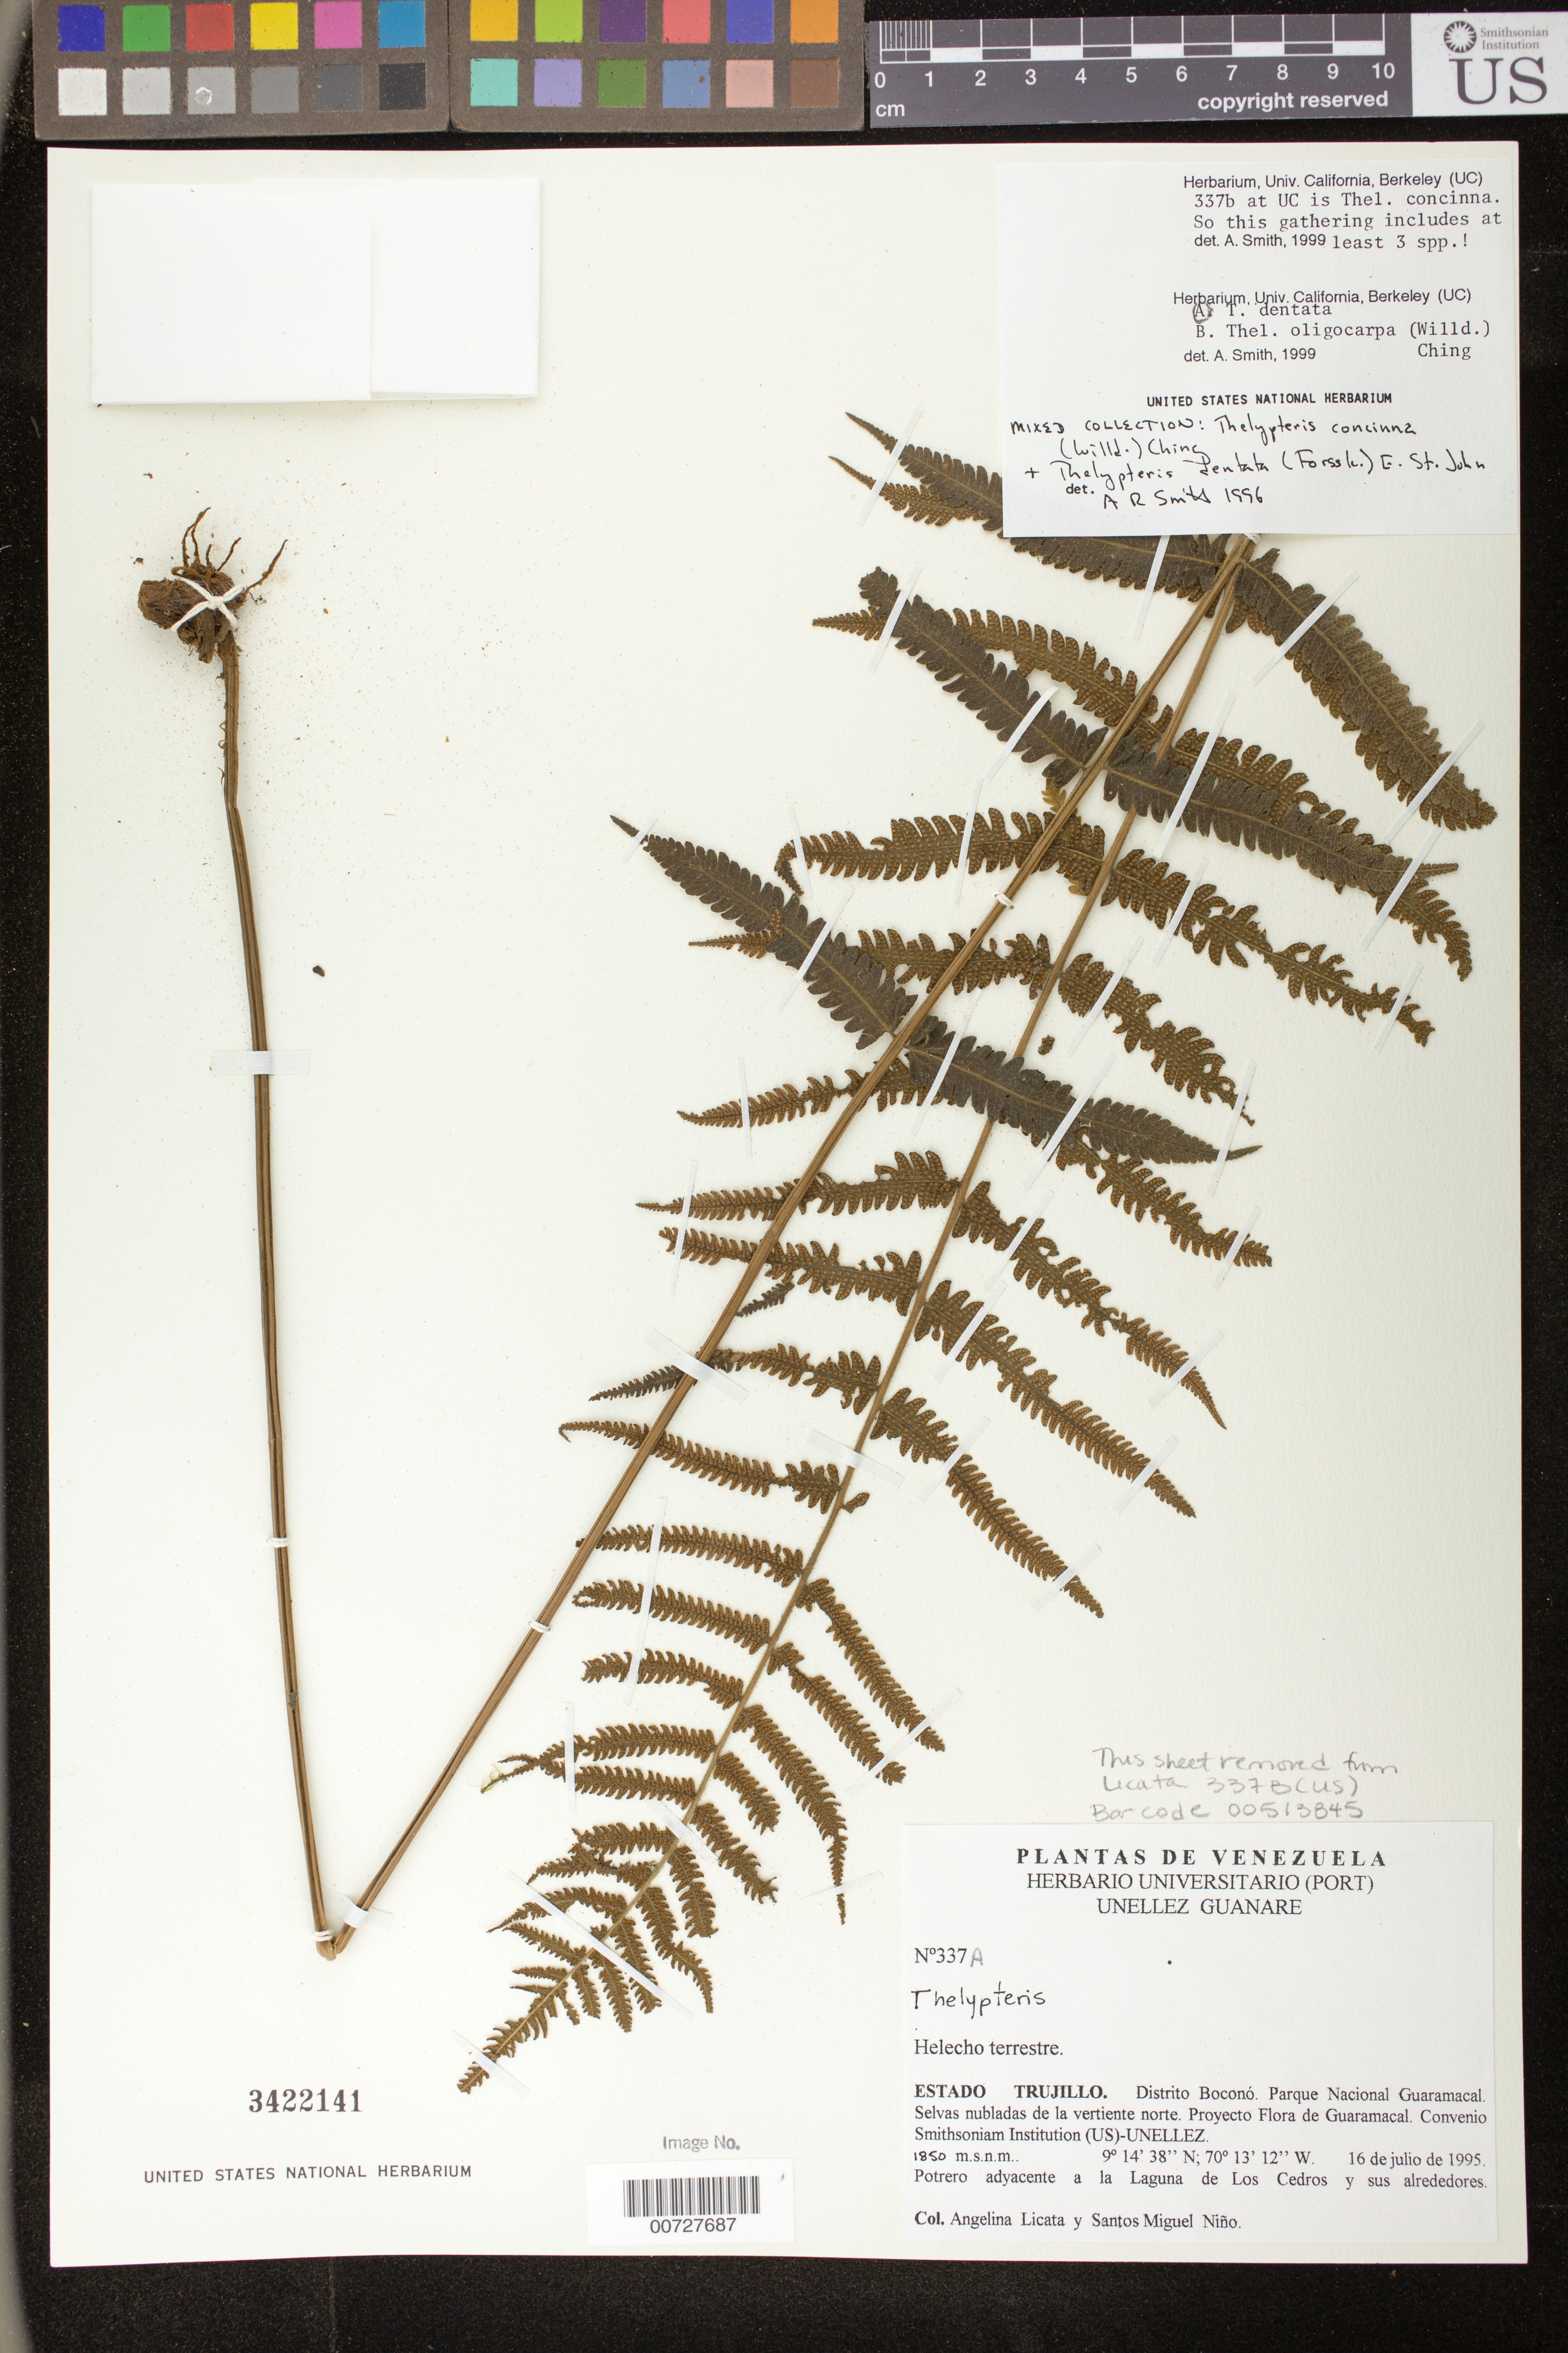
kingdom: Plantae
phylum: Tracheophyta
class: Polypodiopsida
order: Polypodiales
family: Thelypteridaceae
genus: Thelypteris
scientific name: Thelypteris dentata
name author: (Forssk.) E.P. St. John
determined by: Smith, Alan R., (UC)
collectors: A. Licata & S. M. Niño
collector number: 337A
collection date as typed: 16 Jul 1995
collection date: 1995-07-16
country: Venezuela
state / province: Trujillo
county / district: Boconó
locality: Parque Nacional Guaramacal, potrero adyacente a la Laguna de Los Cedros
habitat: Selvas nubladas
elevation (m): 1850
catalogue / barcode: US 3422141